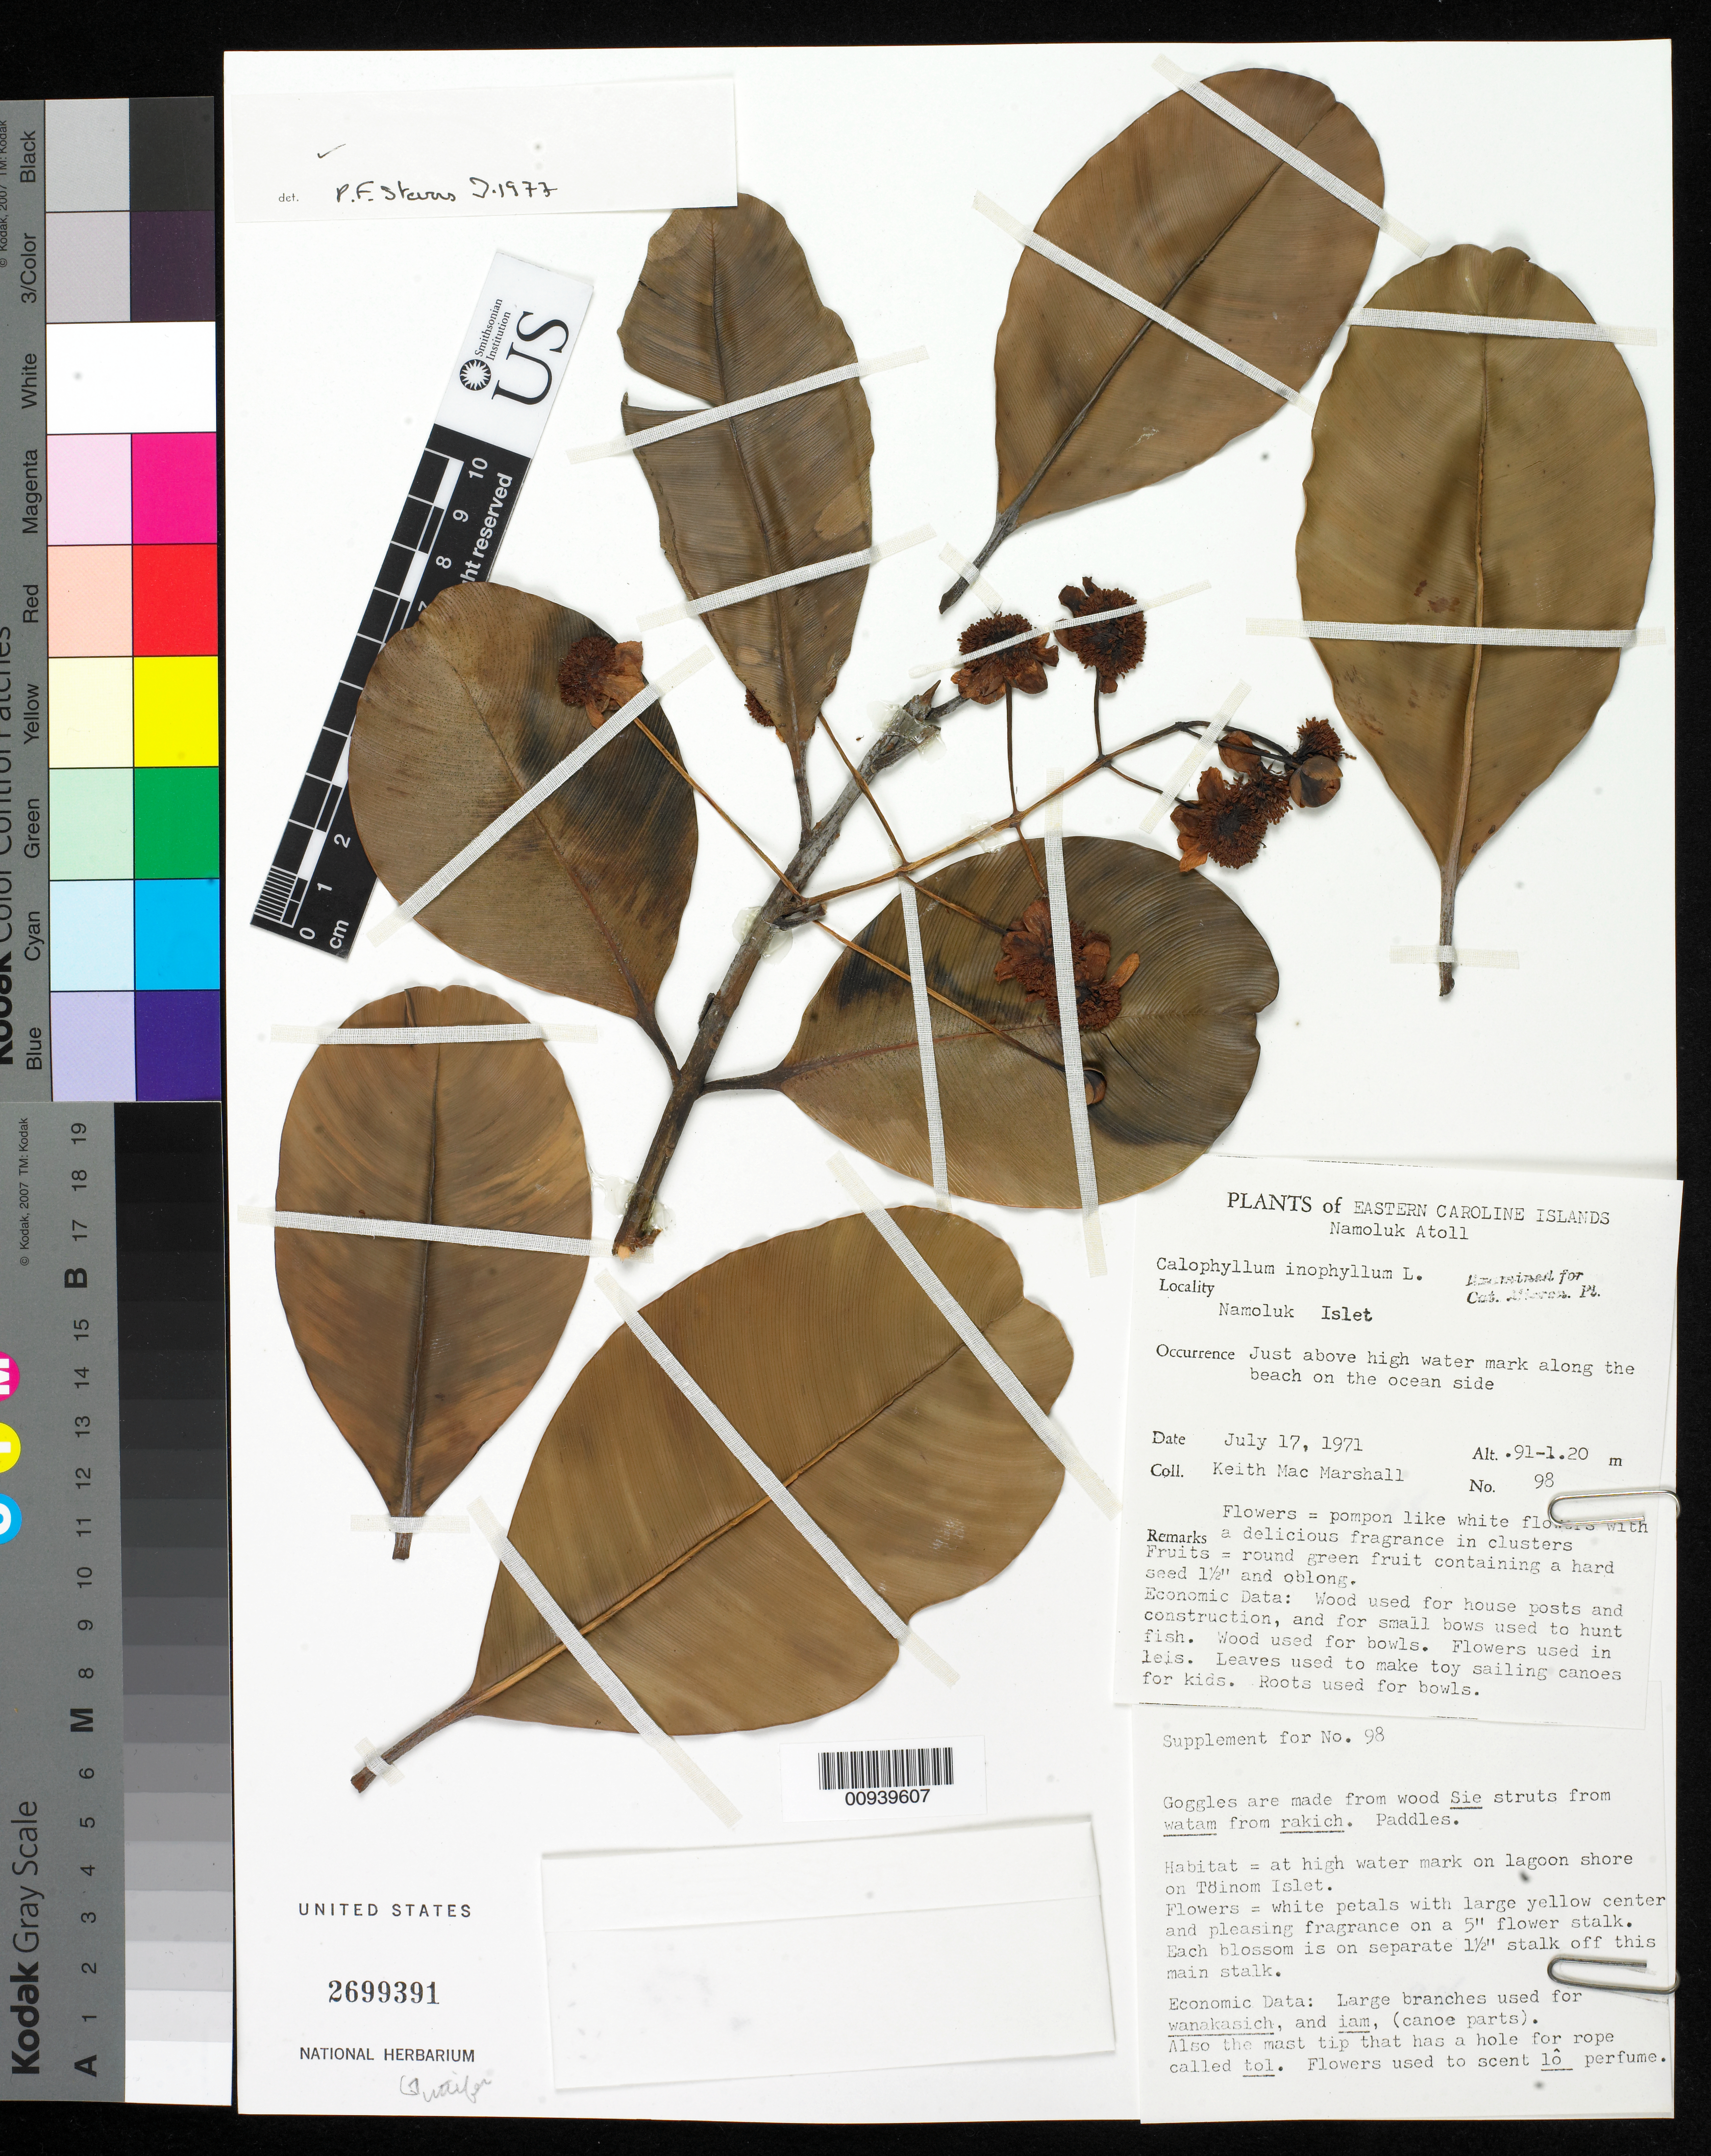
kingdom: Plantae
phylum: Tracheophyta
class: Magnoliopsida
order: Malpighiales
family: Calophyllaceae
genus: Calophyllum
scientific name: Calophyllum inophyllum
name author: L.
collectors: K. M. Marshall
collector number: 98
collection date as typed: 17 Jul 1971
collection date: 1971-07-17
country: Micronesia, Federated States of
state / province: Truk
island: Namokuk [Namoluk] Atoll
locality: Also known as Namokuk Islet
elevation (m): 0.91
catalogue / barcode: US 2699391